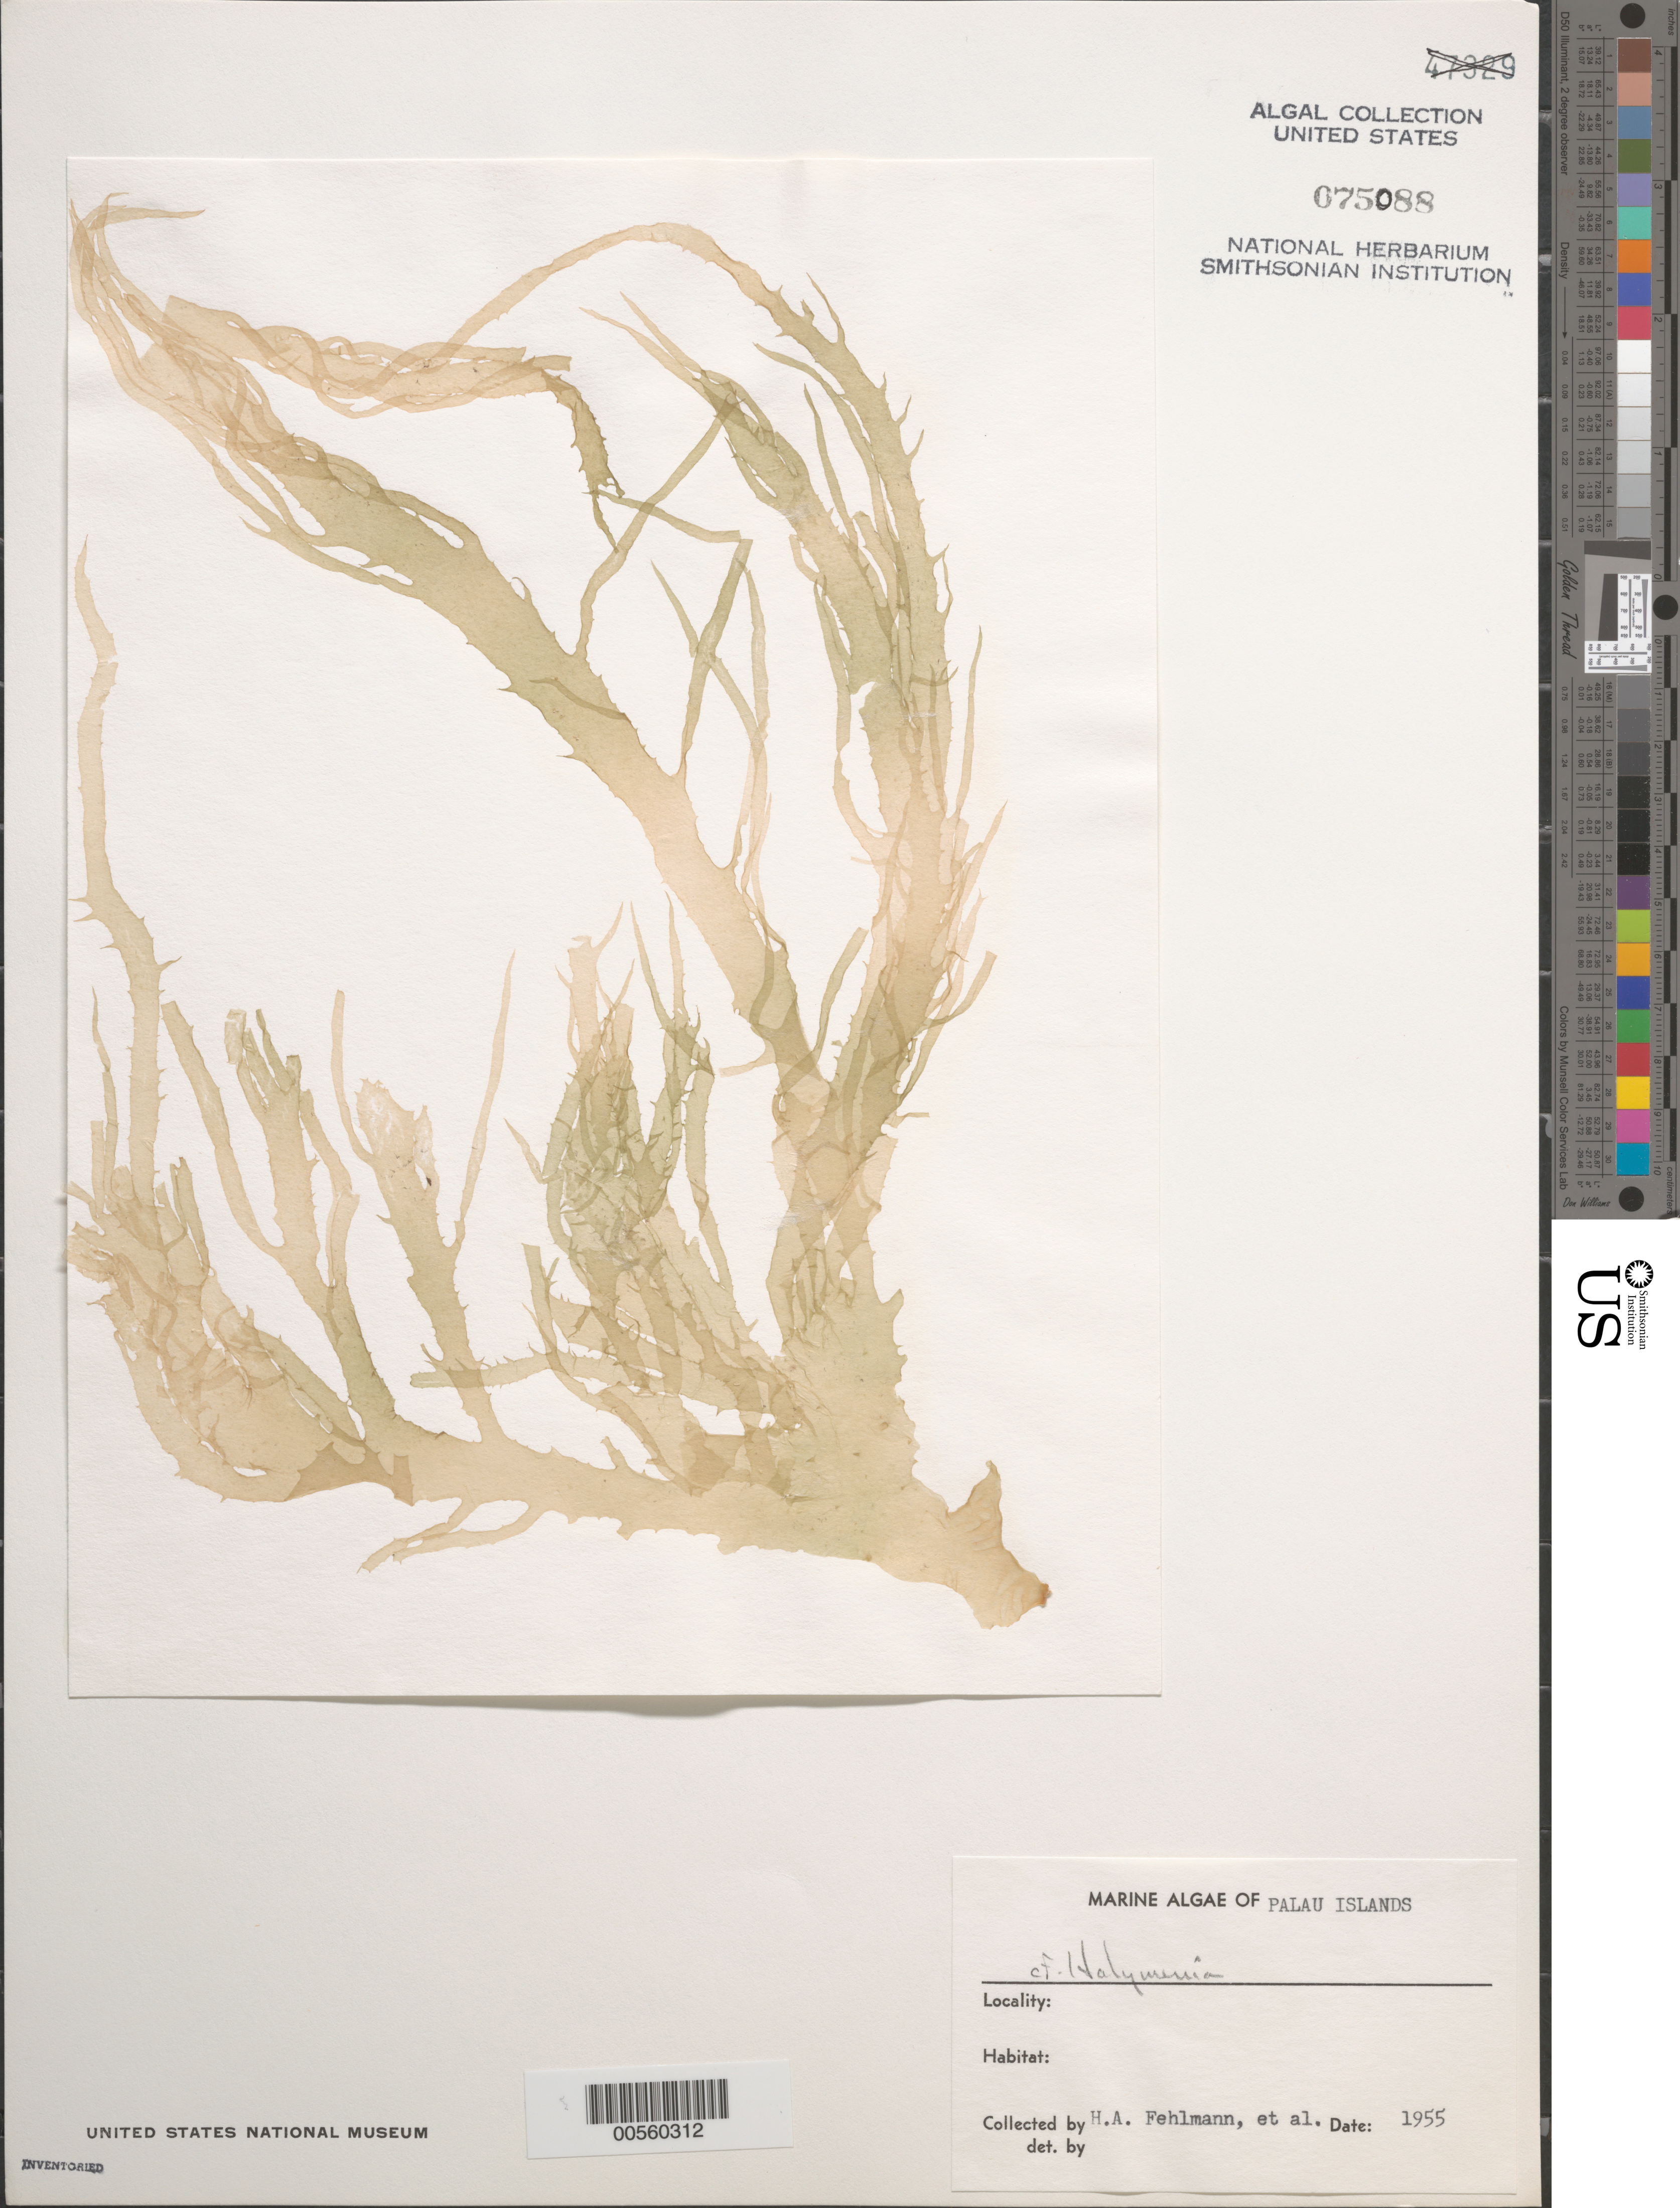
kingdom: Plantae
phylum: Rhodophyta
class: Florideophyceae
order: Halymeniales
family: Halymeniaceae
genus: Halymenia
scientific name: Halymenia sp.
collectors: H. Fehlmann et al.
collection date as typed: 1955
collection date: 1955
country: Palau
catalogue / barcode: US 75088